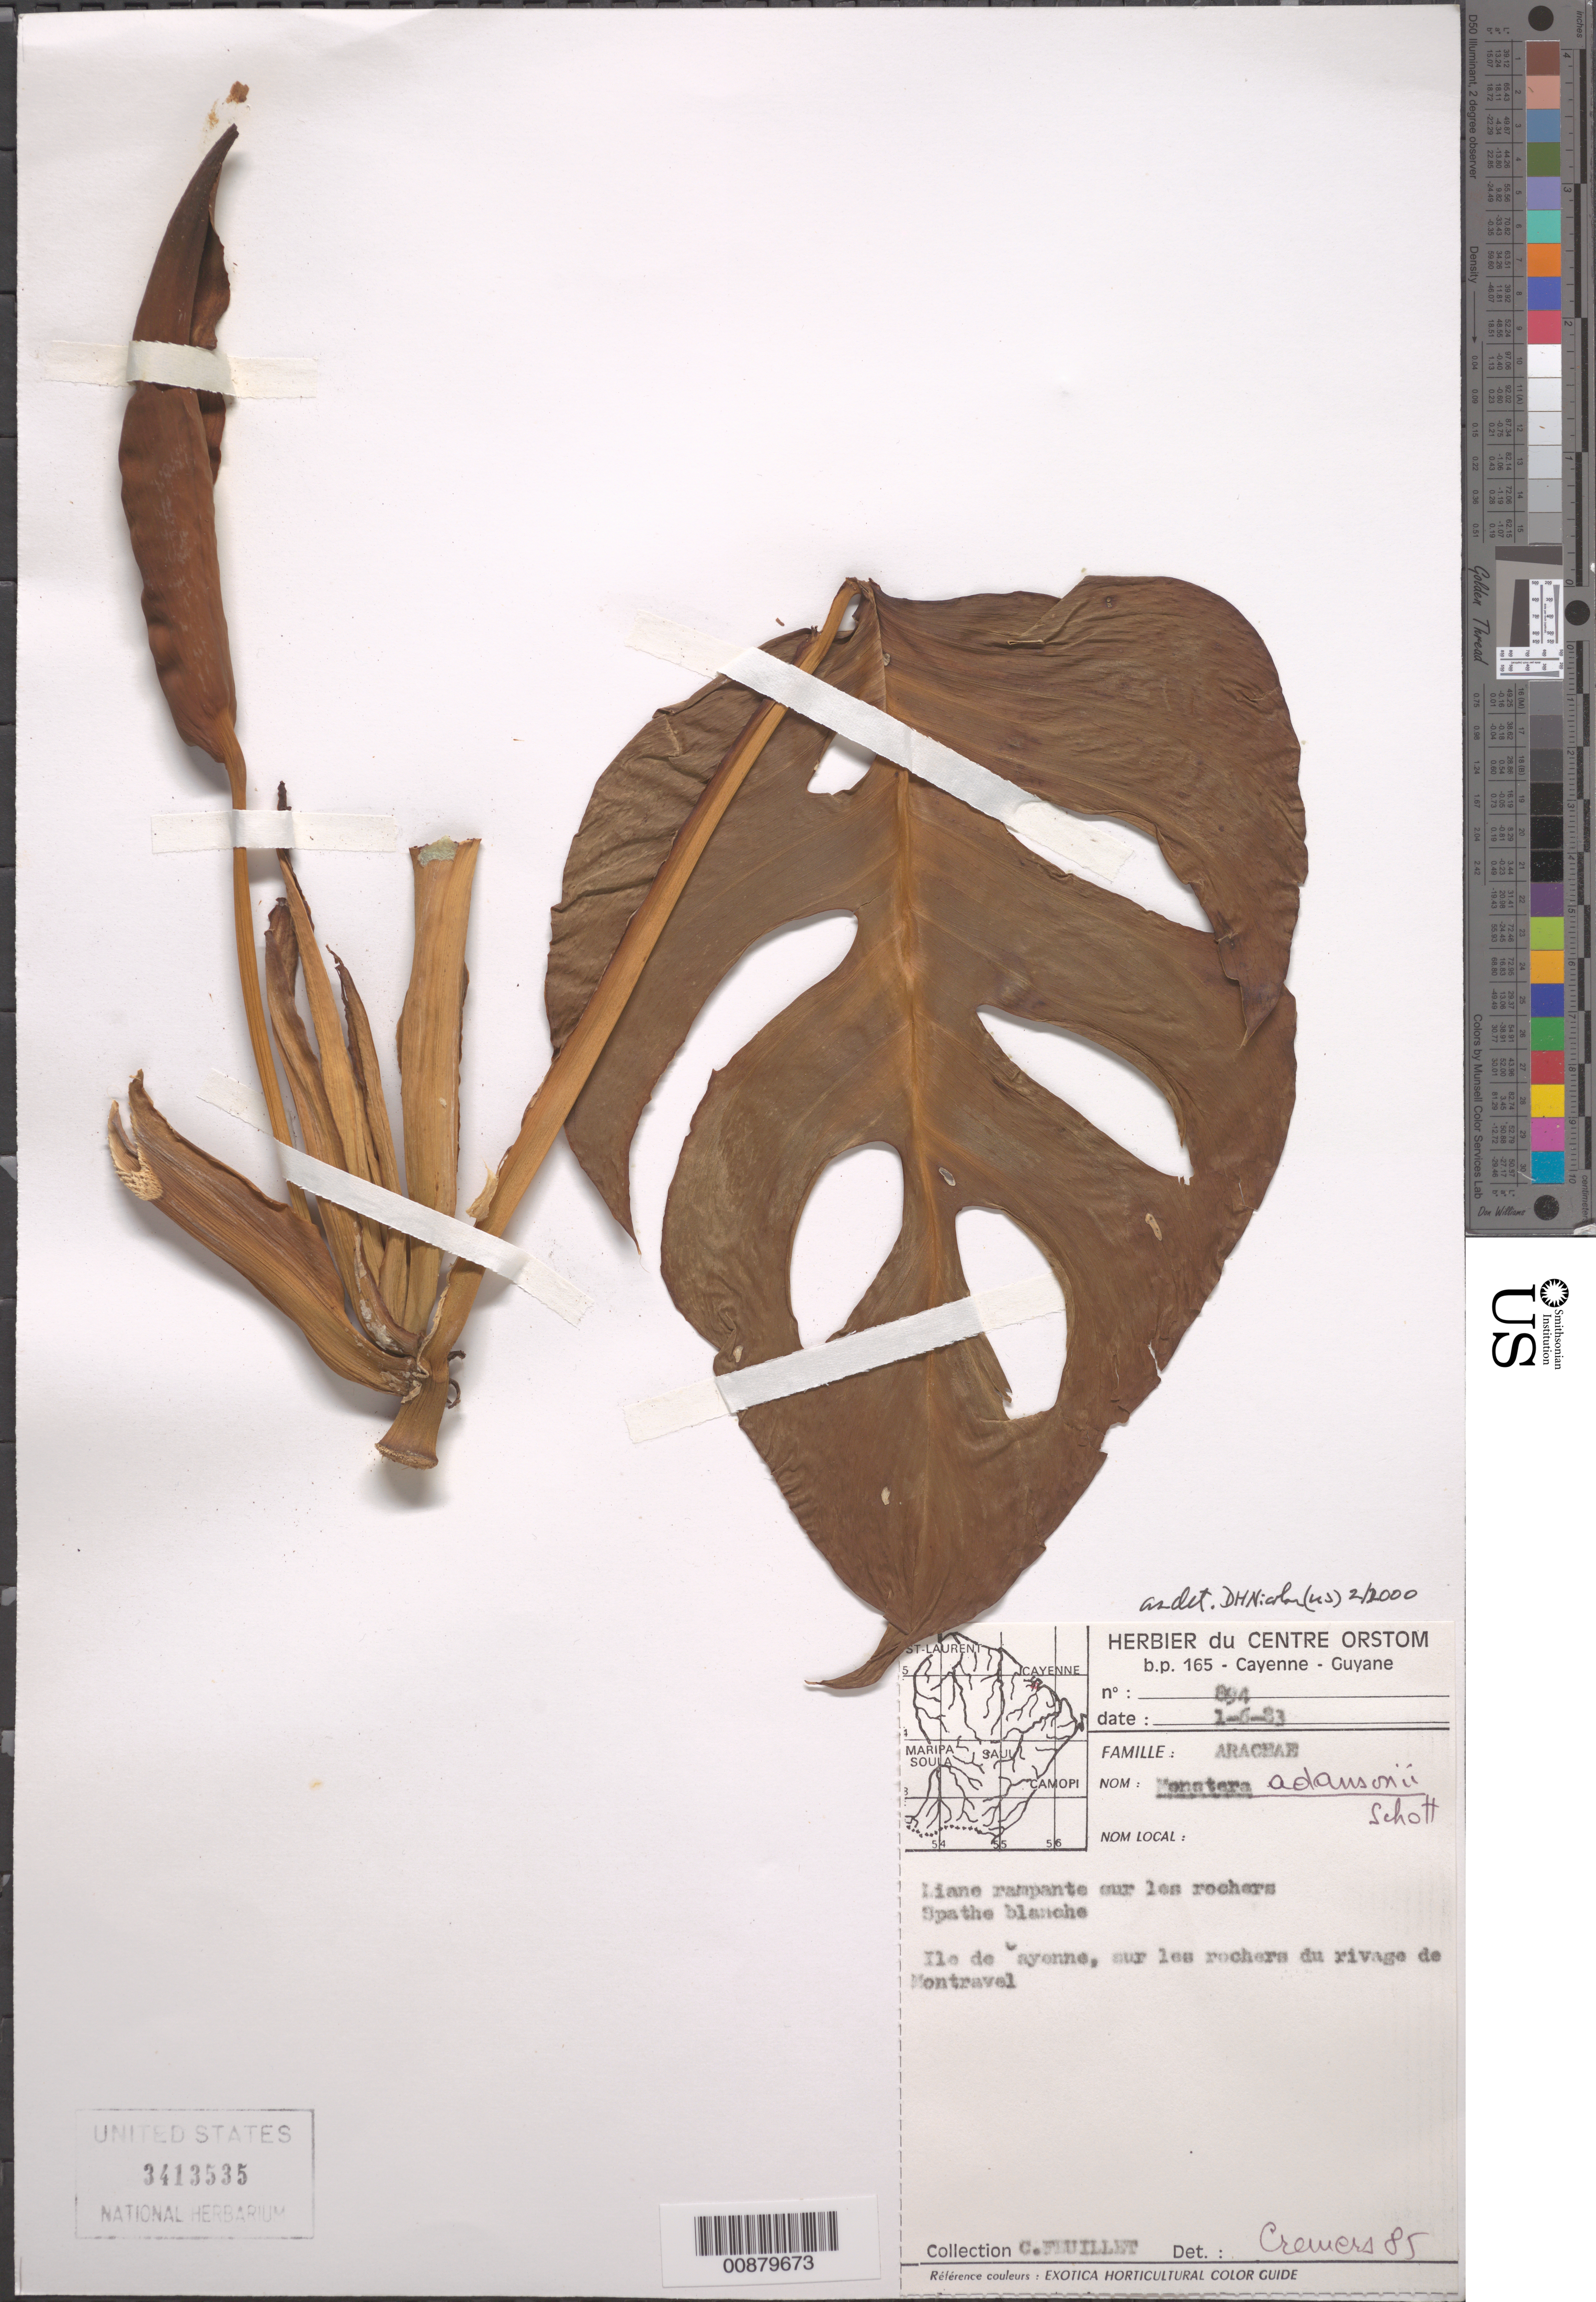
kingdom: Plantae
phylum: Tracheophyta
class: Liliopsida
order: Alismatales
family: Araceae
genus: Monstera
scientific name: Monstera adansonii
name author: Schott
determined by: Nichols, D. H.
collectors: C. Feuillet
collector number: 894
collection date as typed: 1-Jun-83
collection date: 1983-06-01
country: French Guiana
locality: Ile de Cayenne, du rivage de Montravel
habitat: Sur les rochers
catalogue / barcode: US 3413535